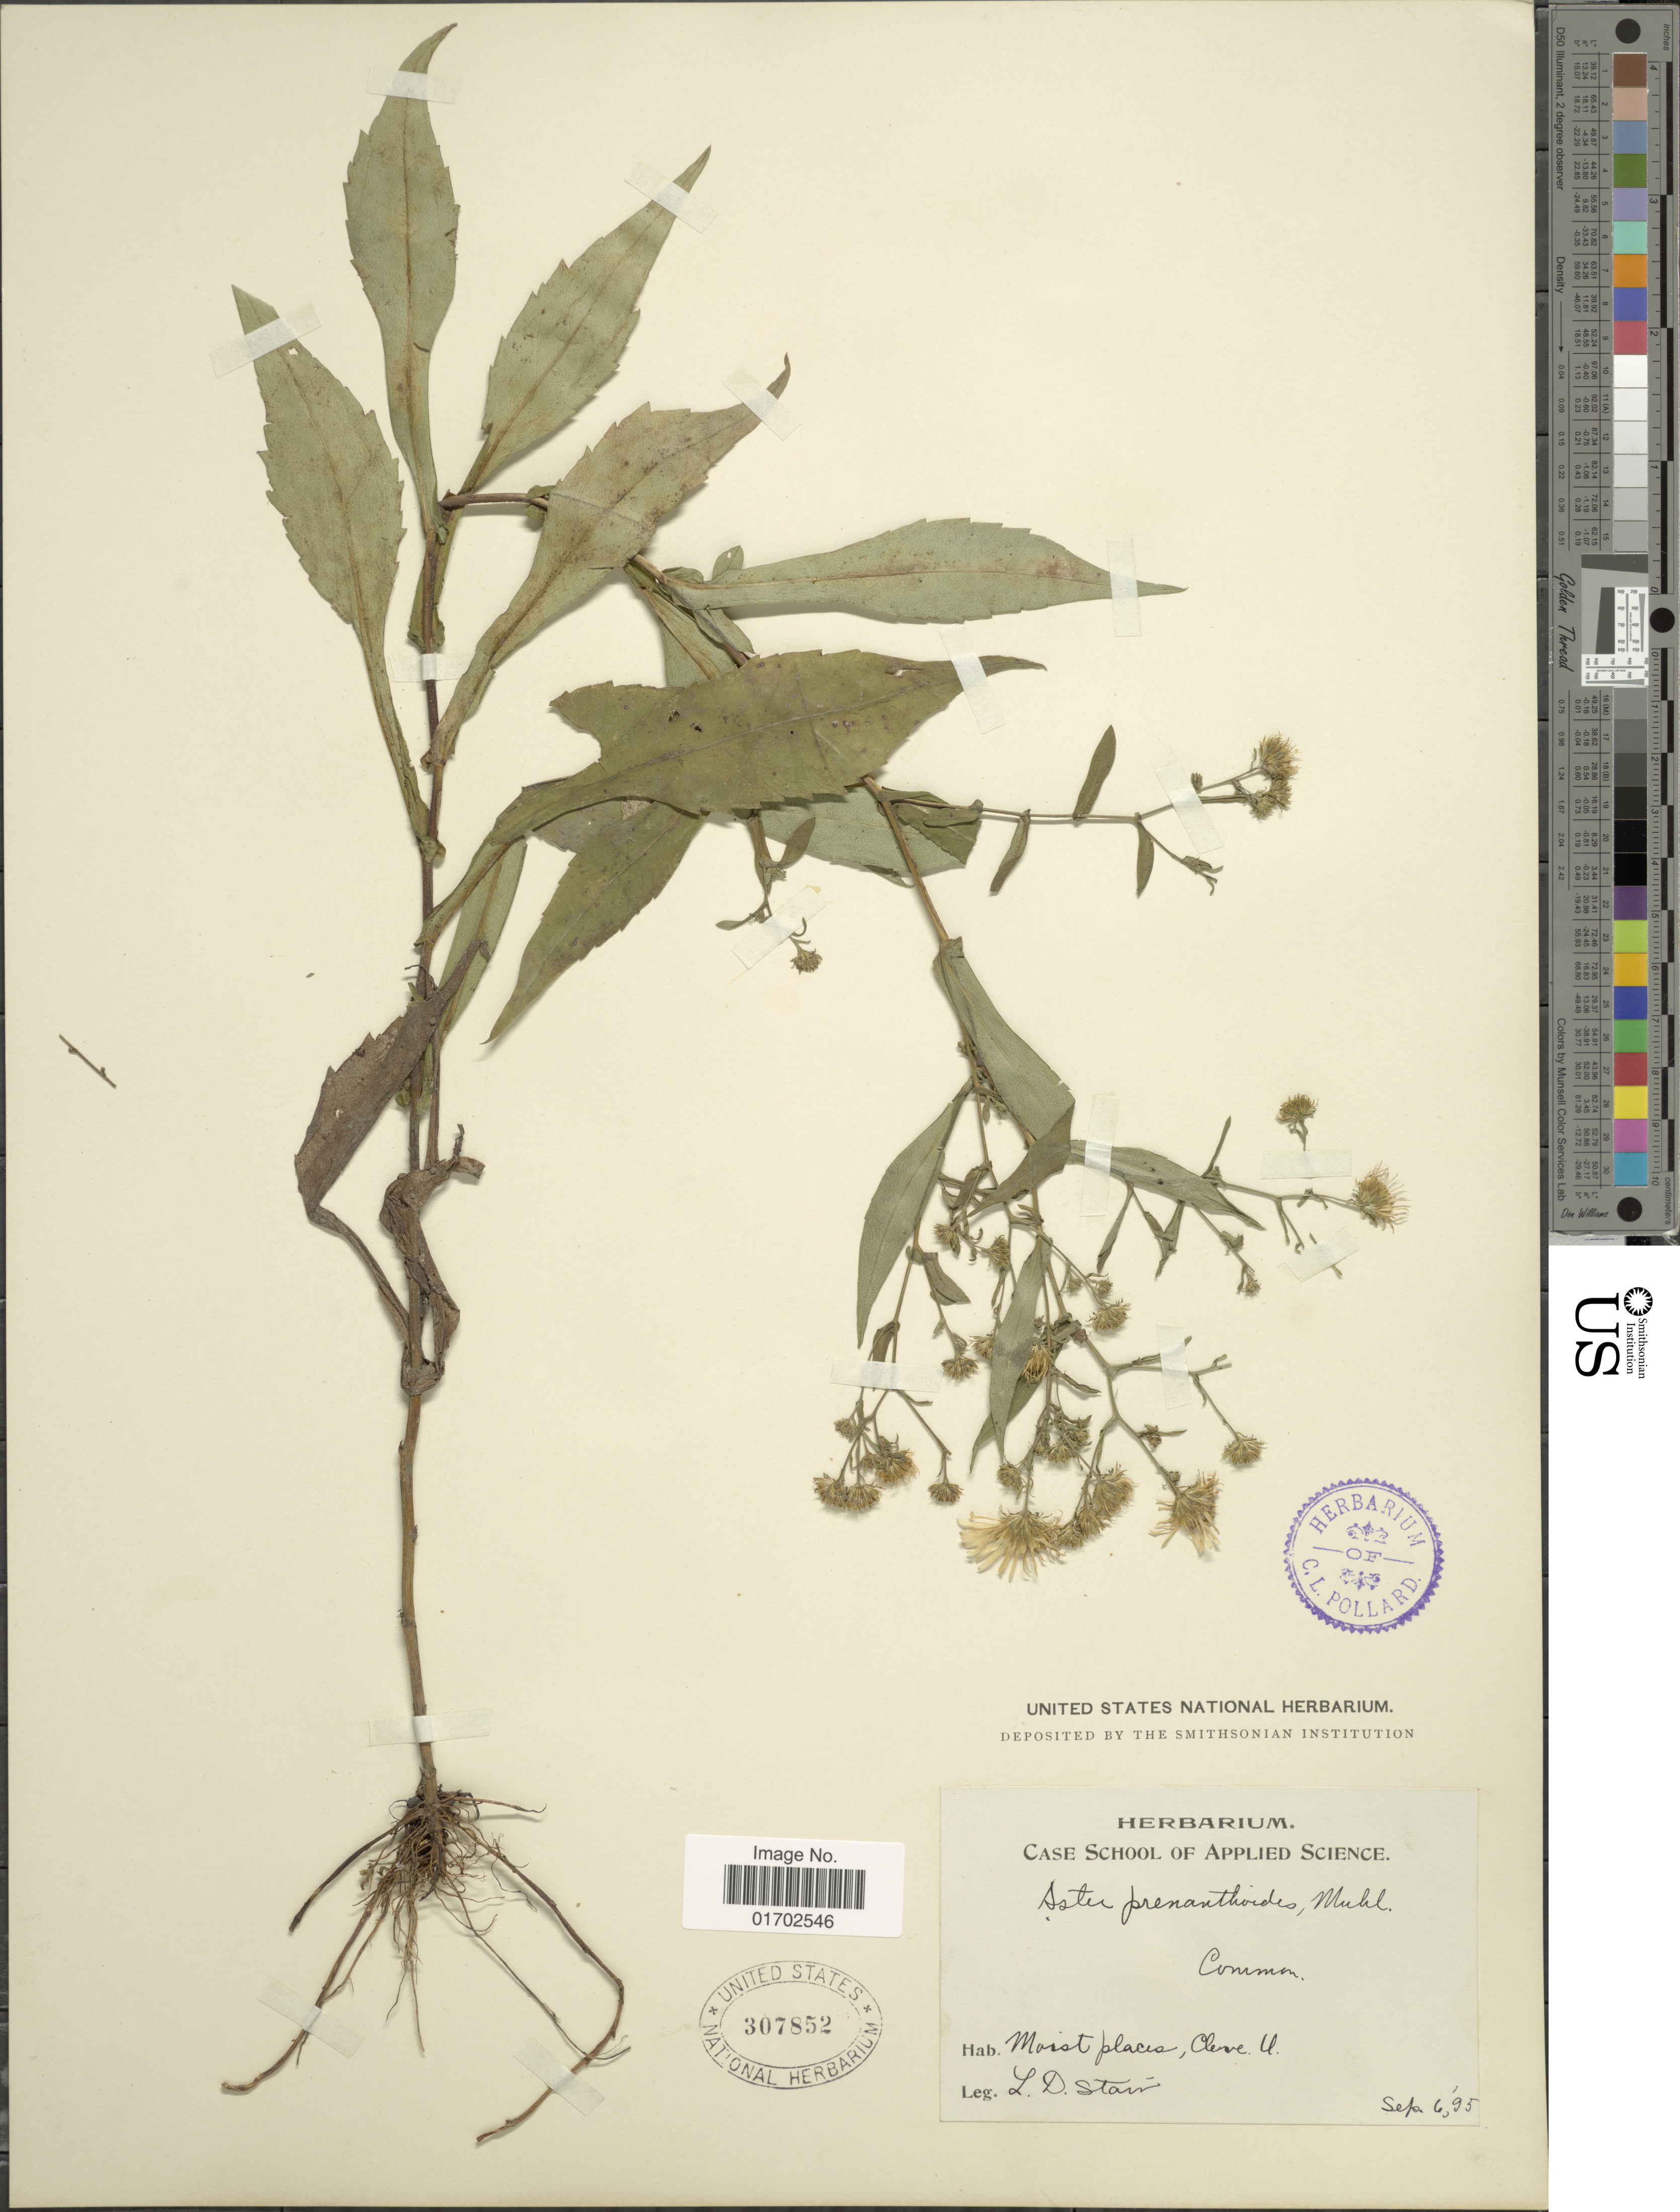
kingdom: Plantae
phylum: Tracheophyta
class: Magnoliopsida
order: Asterales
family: Asteraceae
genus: Symphyotrichum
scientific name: Symphyotrichum prenanthoides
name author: (Muhl. ex Willd.) G.L. Nesom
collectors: L. Stair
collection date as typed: Transcribed d/m/y: 9/9/95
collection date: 1895-09-09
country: United States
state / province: Ohio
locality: Moist places, Cleve U., Common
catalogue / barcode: US 307852